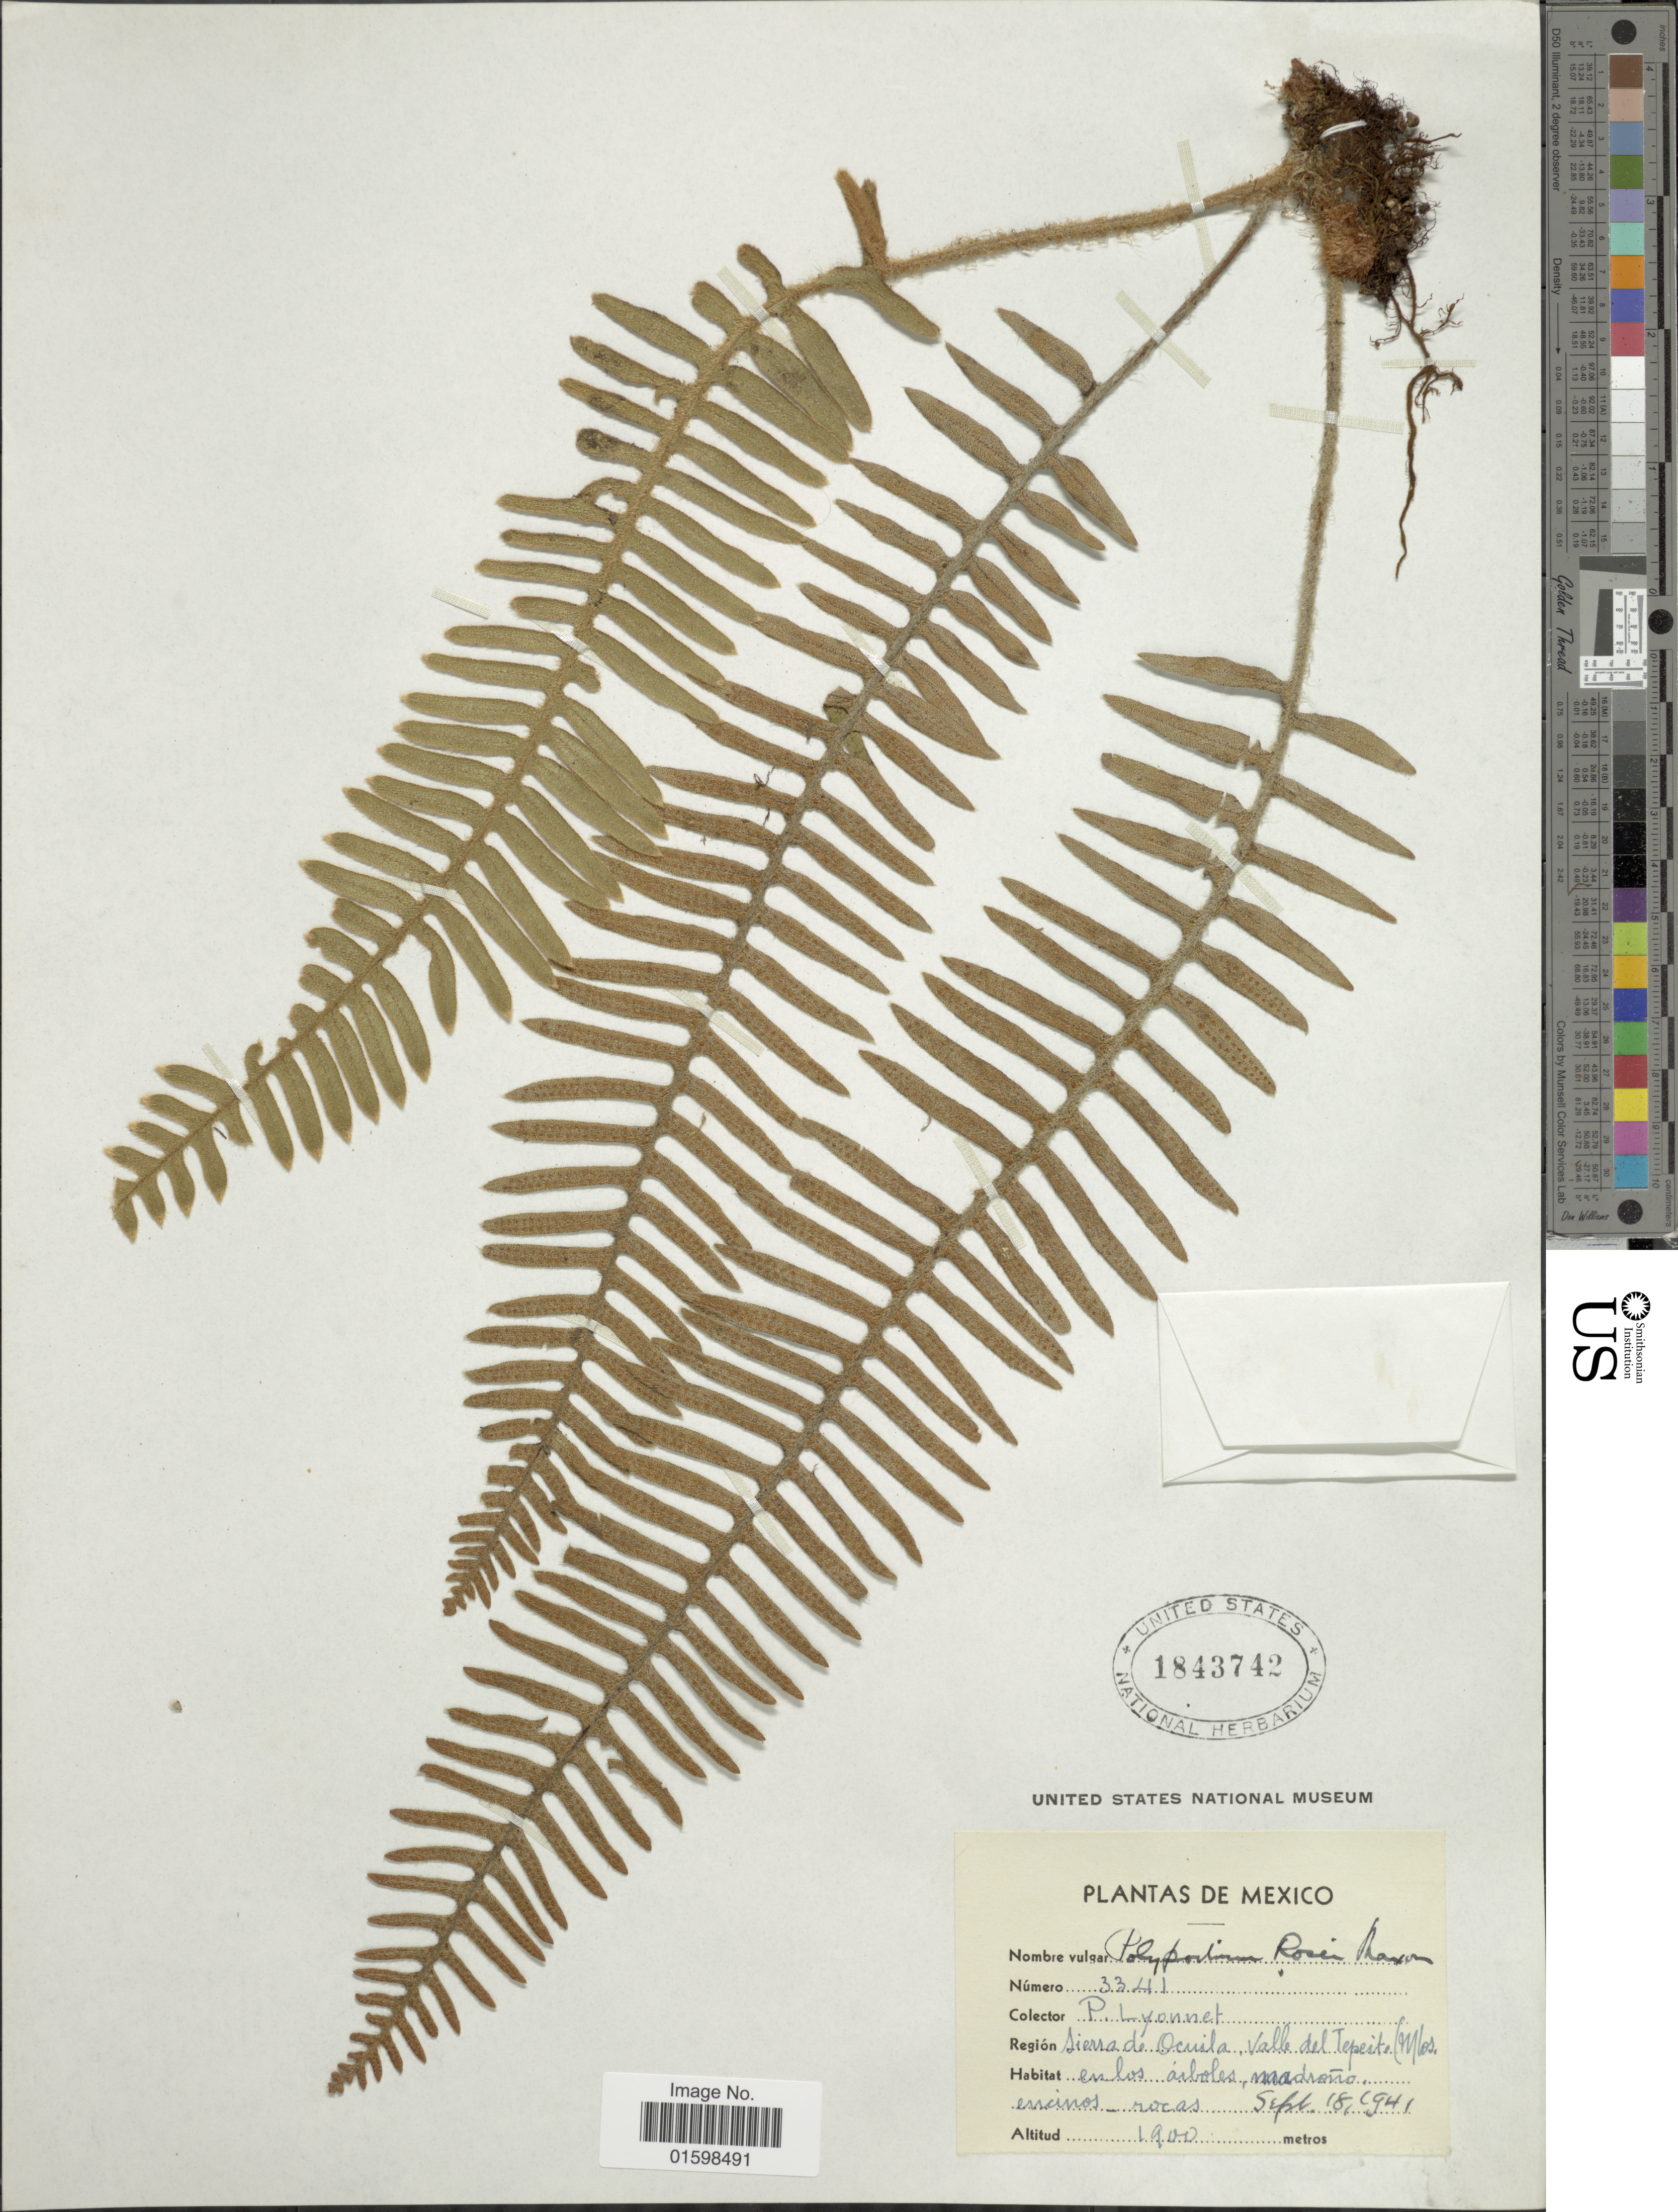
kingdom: Plantae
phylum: Tracheophyta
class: Polypodiopsida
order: Polypodiales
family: Polypodiaceae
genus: Pleopeltis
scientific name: Pleopeltis rosei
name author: (Maxon) A.R. Sm. & Tejero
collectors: P. Lyonnet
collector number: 3341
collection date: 1941-09-18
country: Mexico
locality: Sierra de Ocuila, valle del Tepeita (Mos.), en los árboles, madroño encinos- rocas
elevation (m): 1900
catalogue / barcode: US 1843742